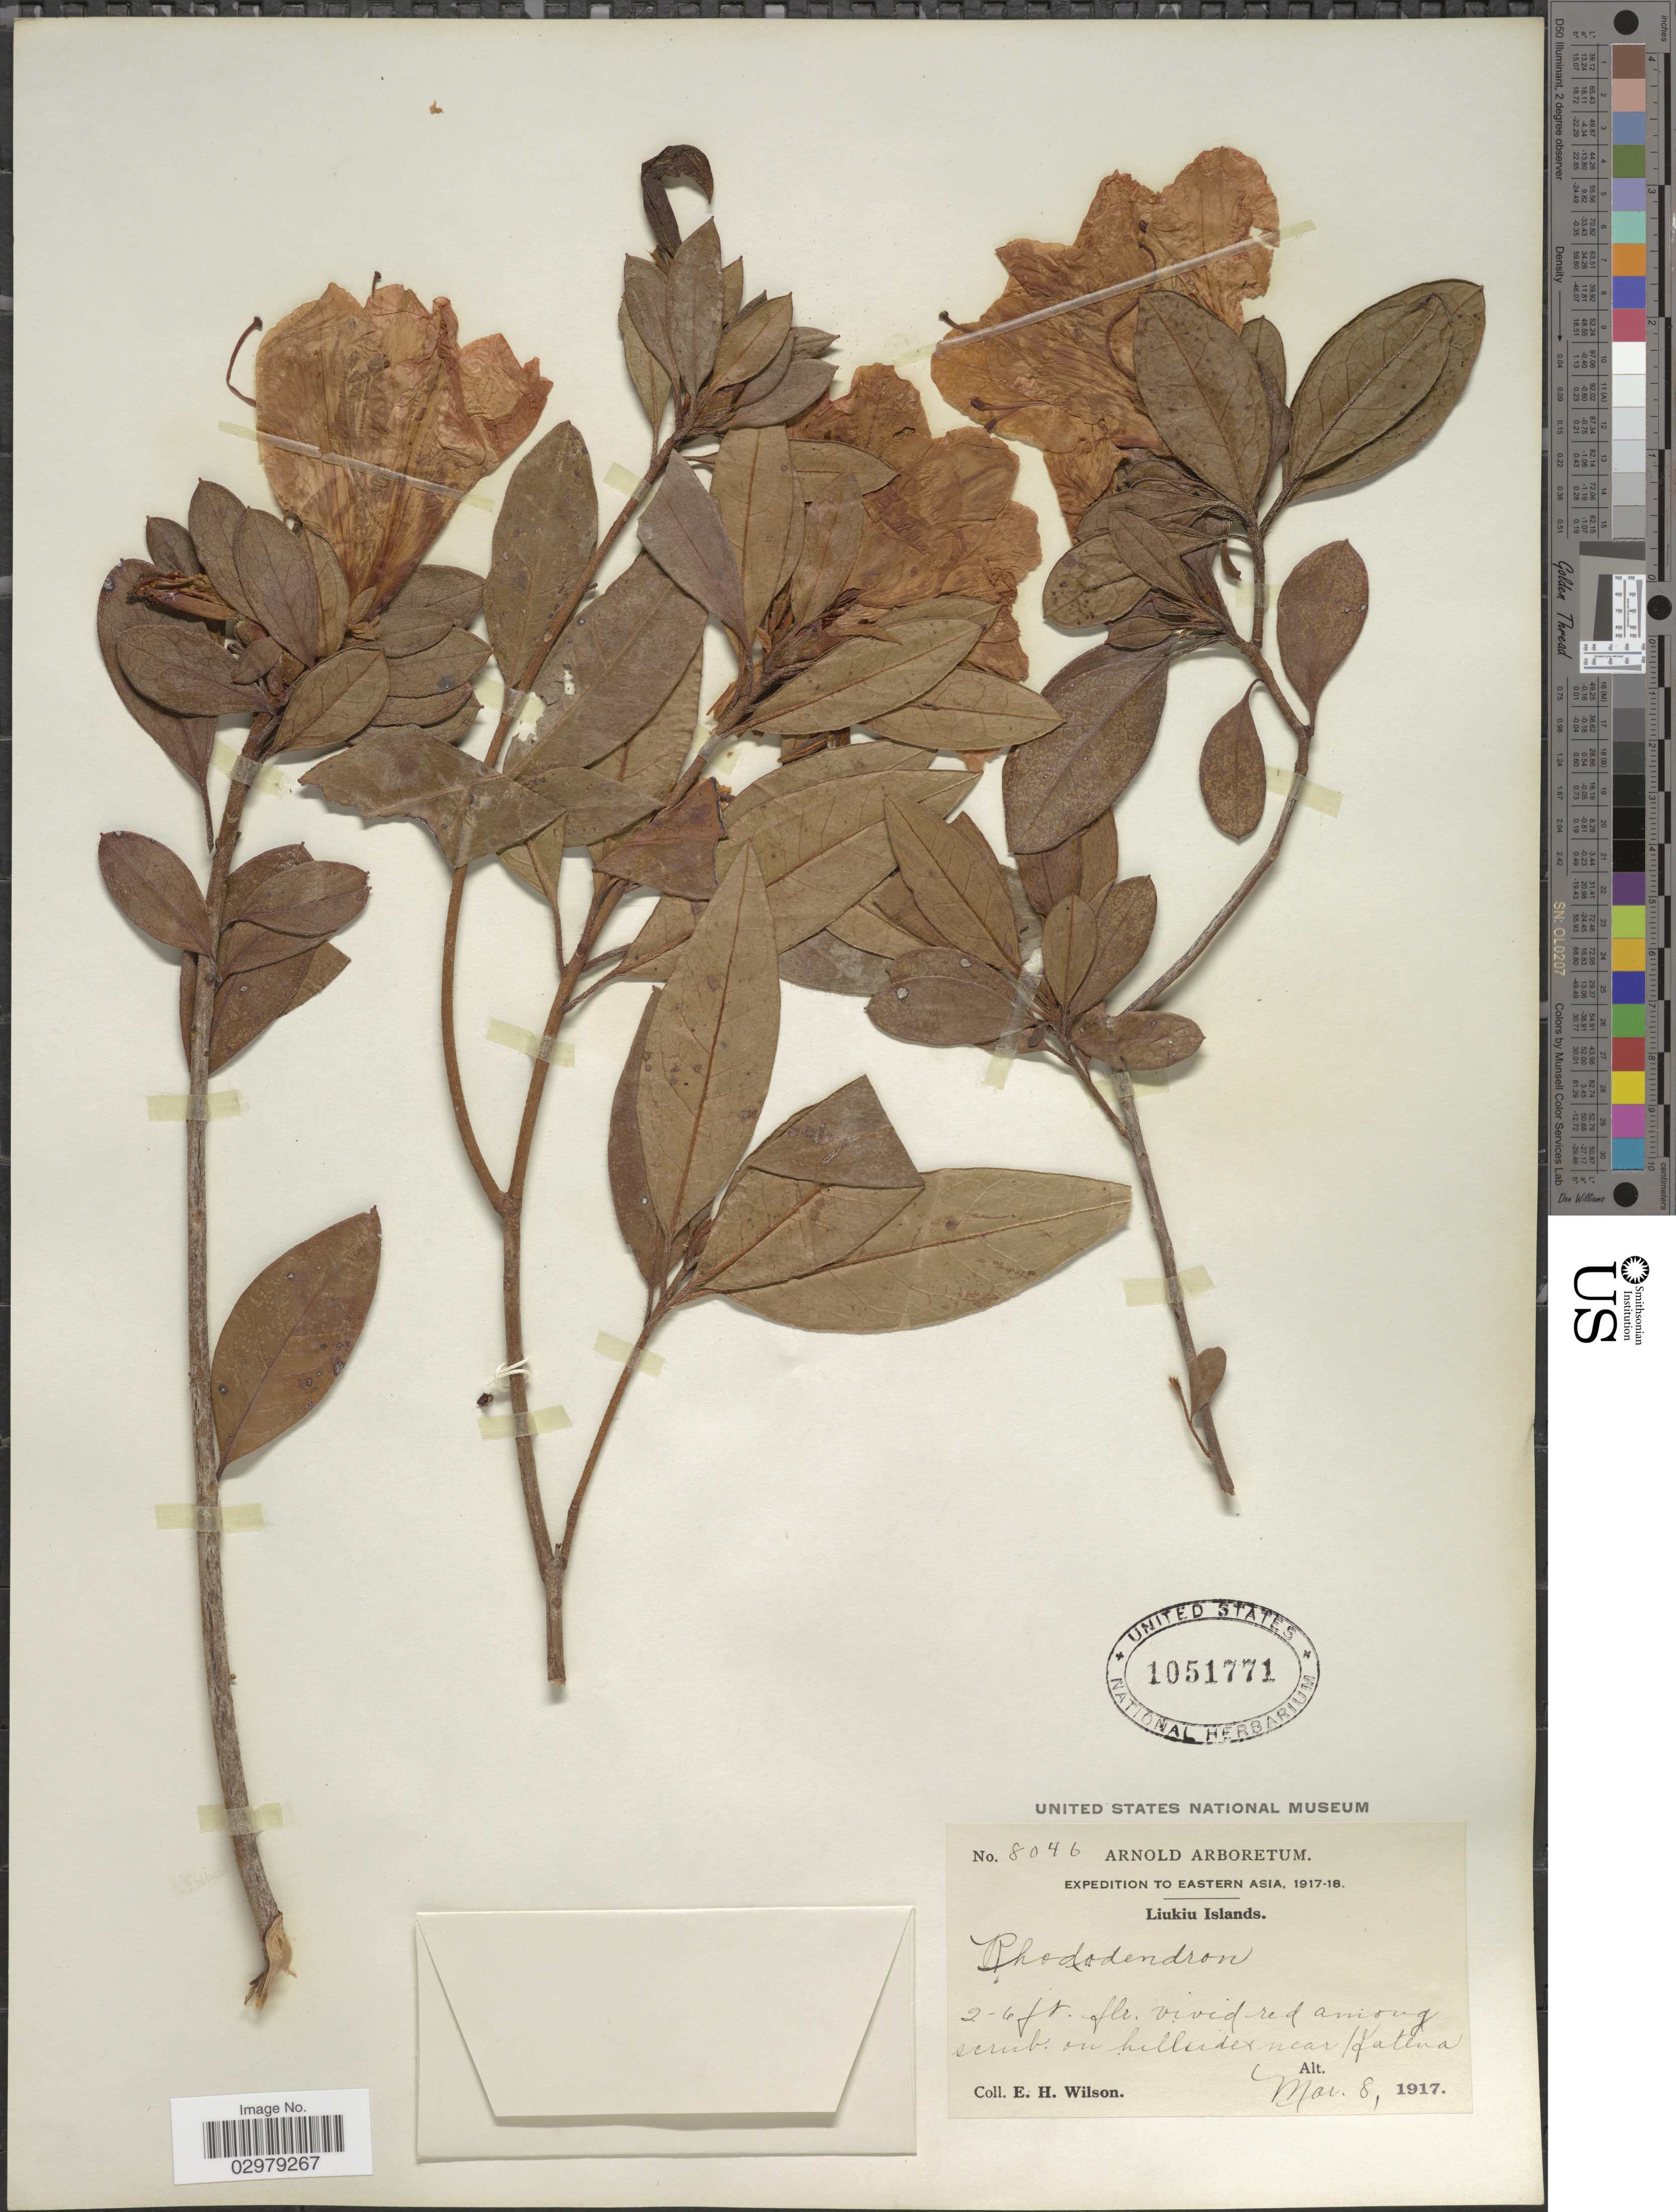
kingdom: Plantae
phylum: Tracheophyta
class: Magnoliopsida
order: Ericales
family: Ericaceae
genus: Rhododendron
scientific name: Rhododendron sp.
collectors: E. Wilson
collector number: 8046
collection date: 1917-03-08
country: Japan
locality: Liukiu Islands. Hillsides near Katena.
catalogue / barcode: US 1051771